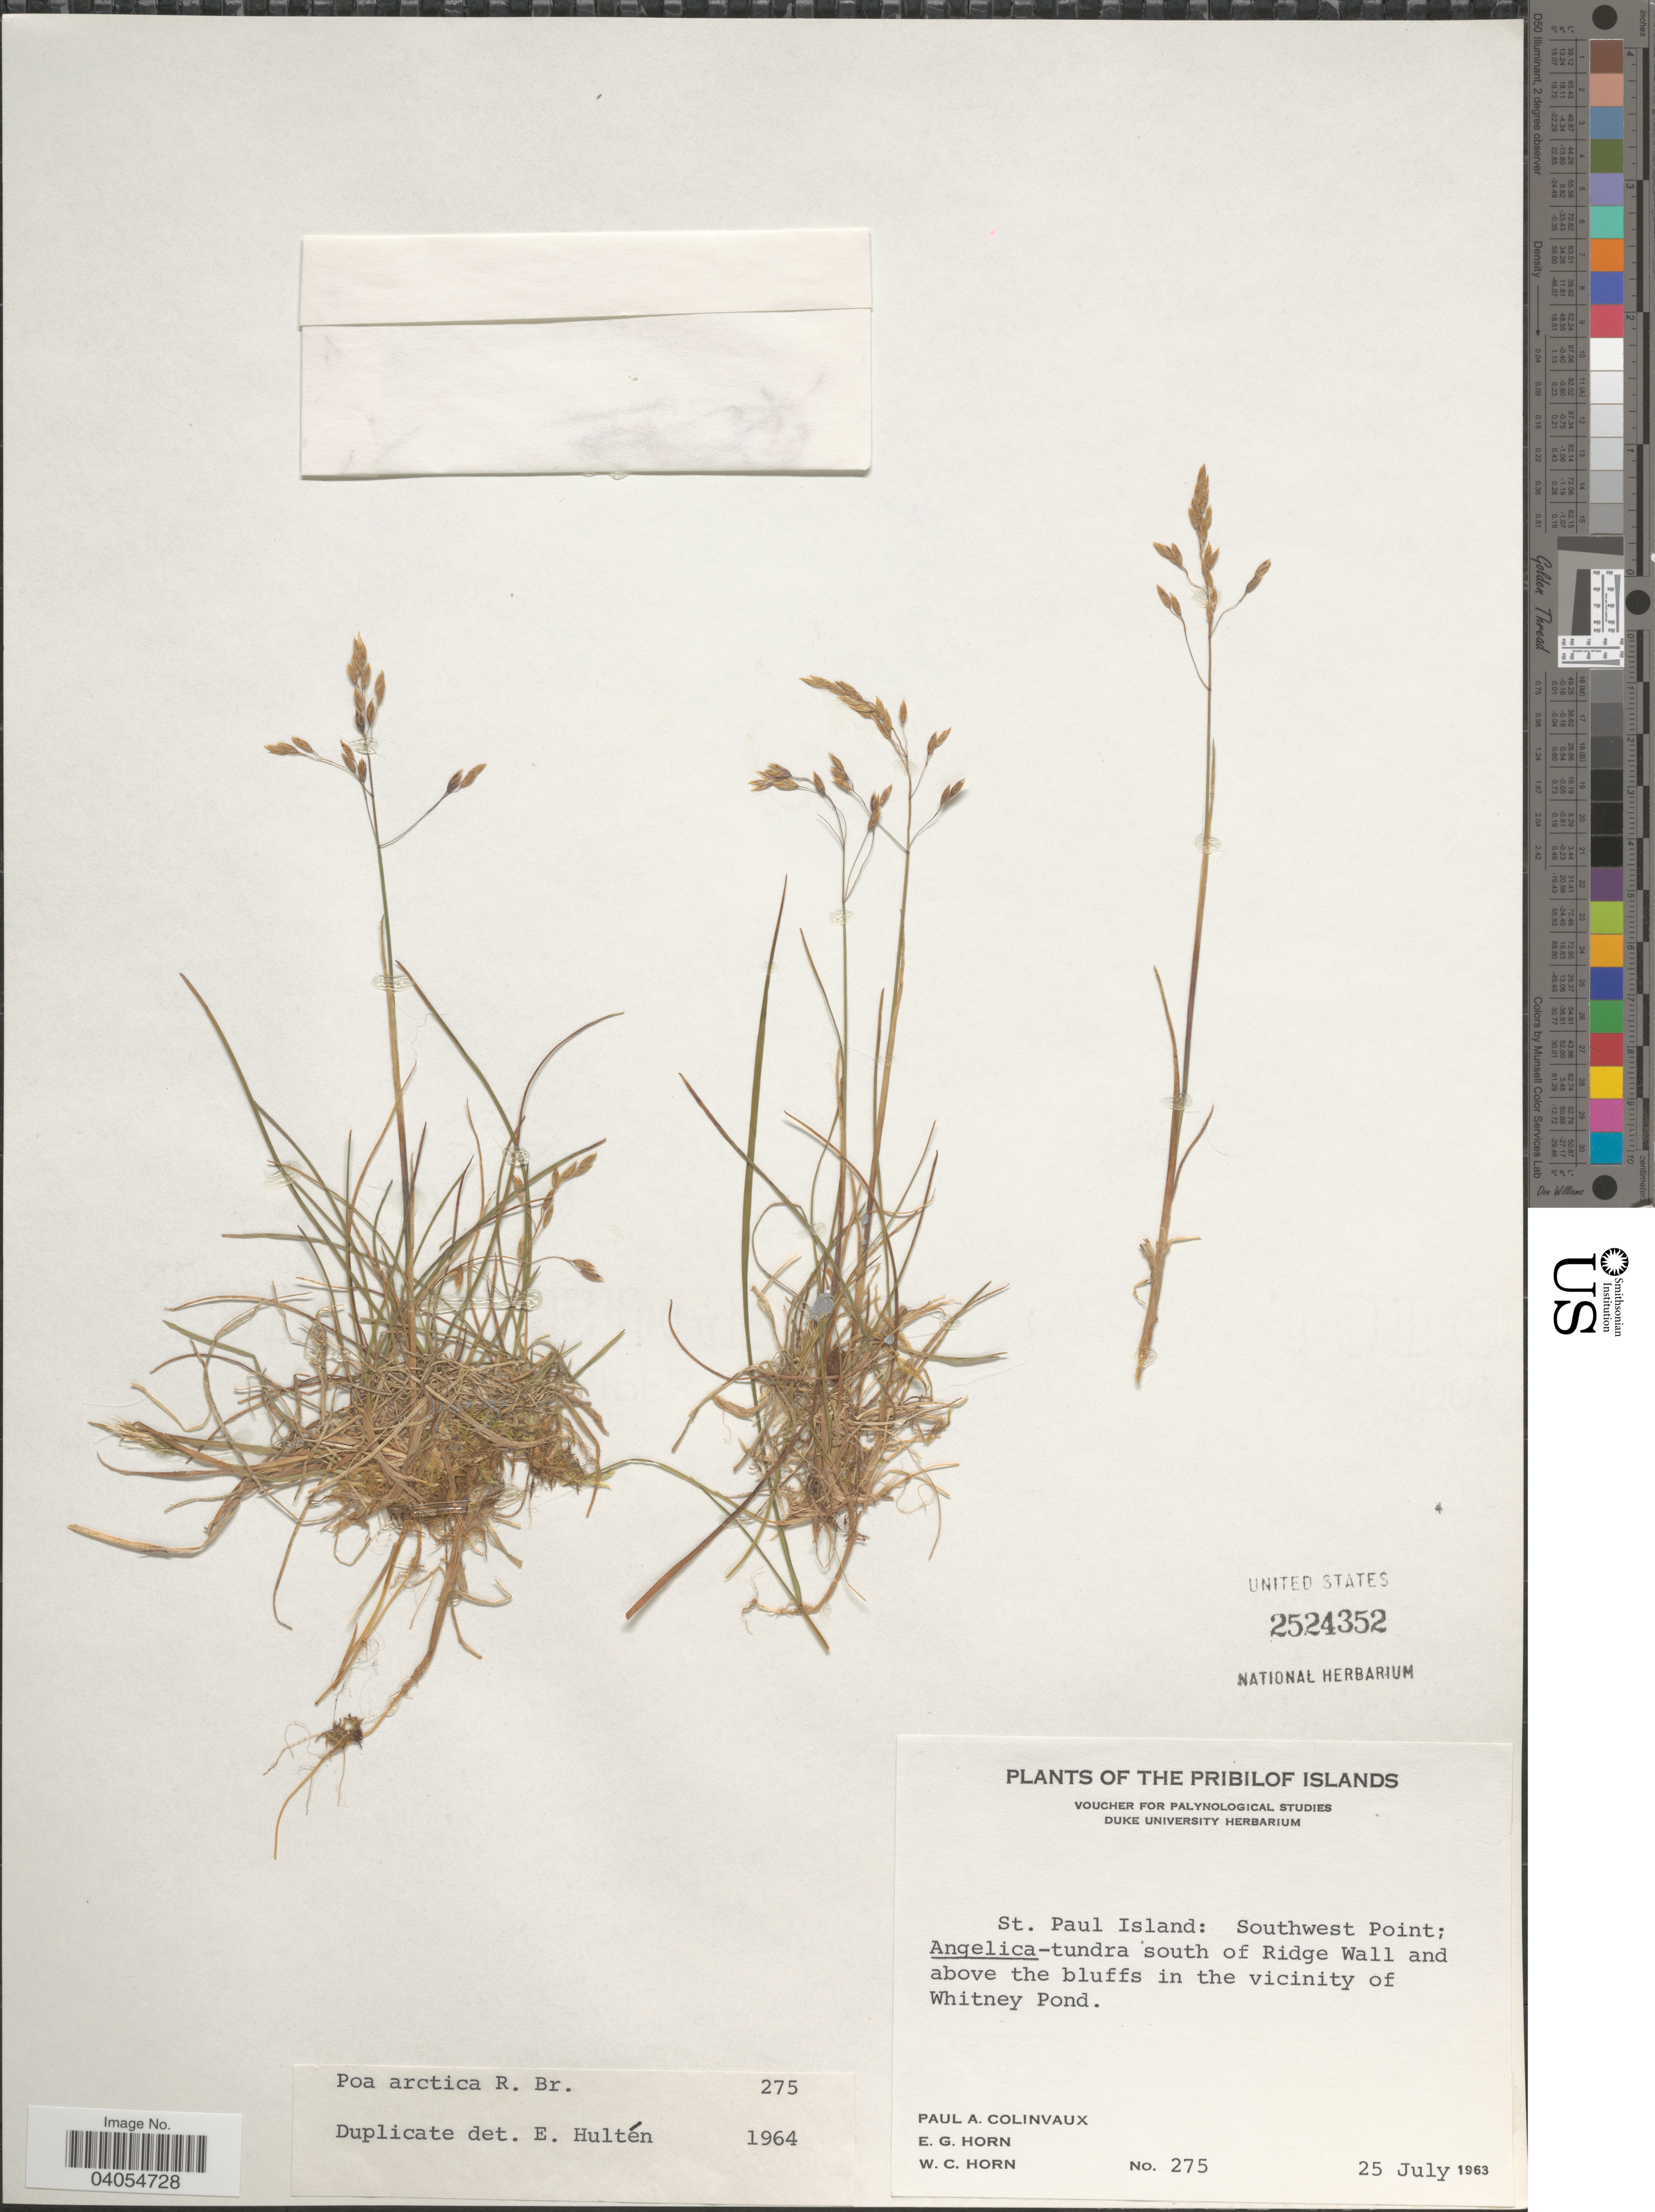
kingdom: Plantae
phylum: Tracheophyta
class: Liliopsida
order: Poales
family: Poaceae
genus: Poa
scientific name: Poa arctica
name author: R. Br.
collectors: P. Colinvaux, E. Horn & W. Horn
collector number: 275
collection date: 1963-07-25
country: United States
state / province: Alaska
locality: Pribilof Islands. St. Paul Island: Southwest Point; Angelica-tundra south of Ridge Wall and above the bluffs in the vicinity of Whitney Pond.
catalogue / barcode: US 2524352